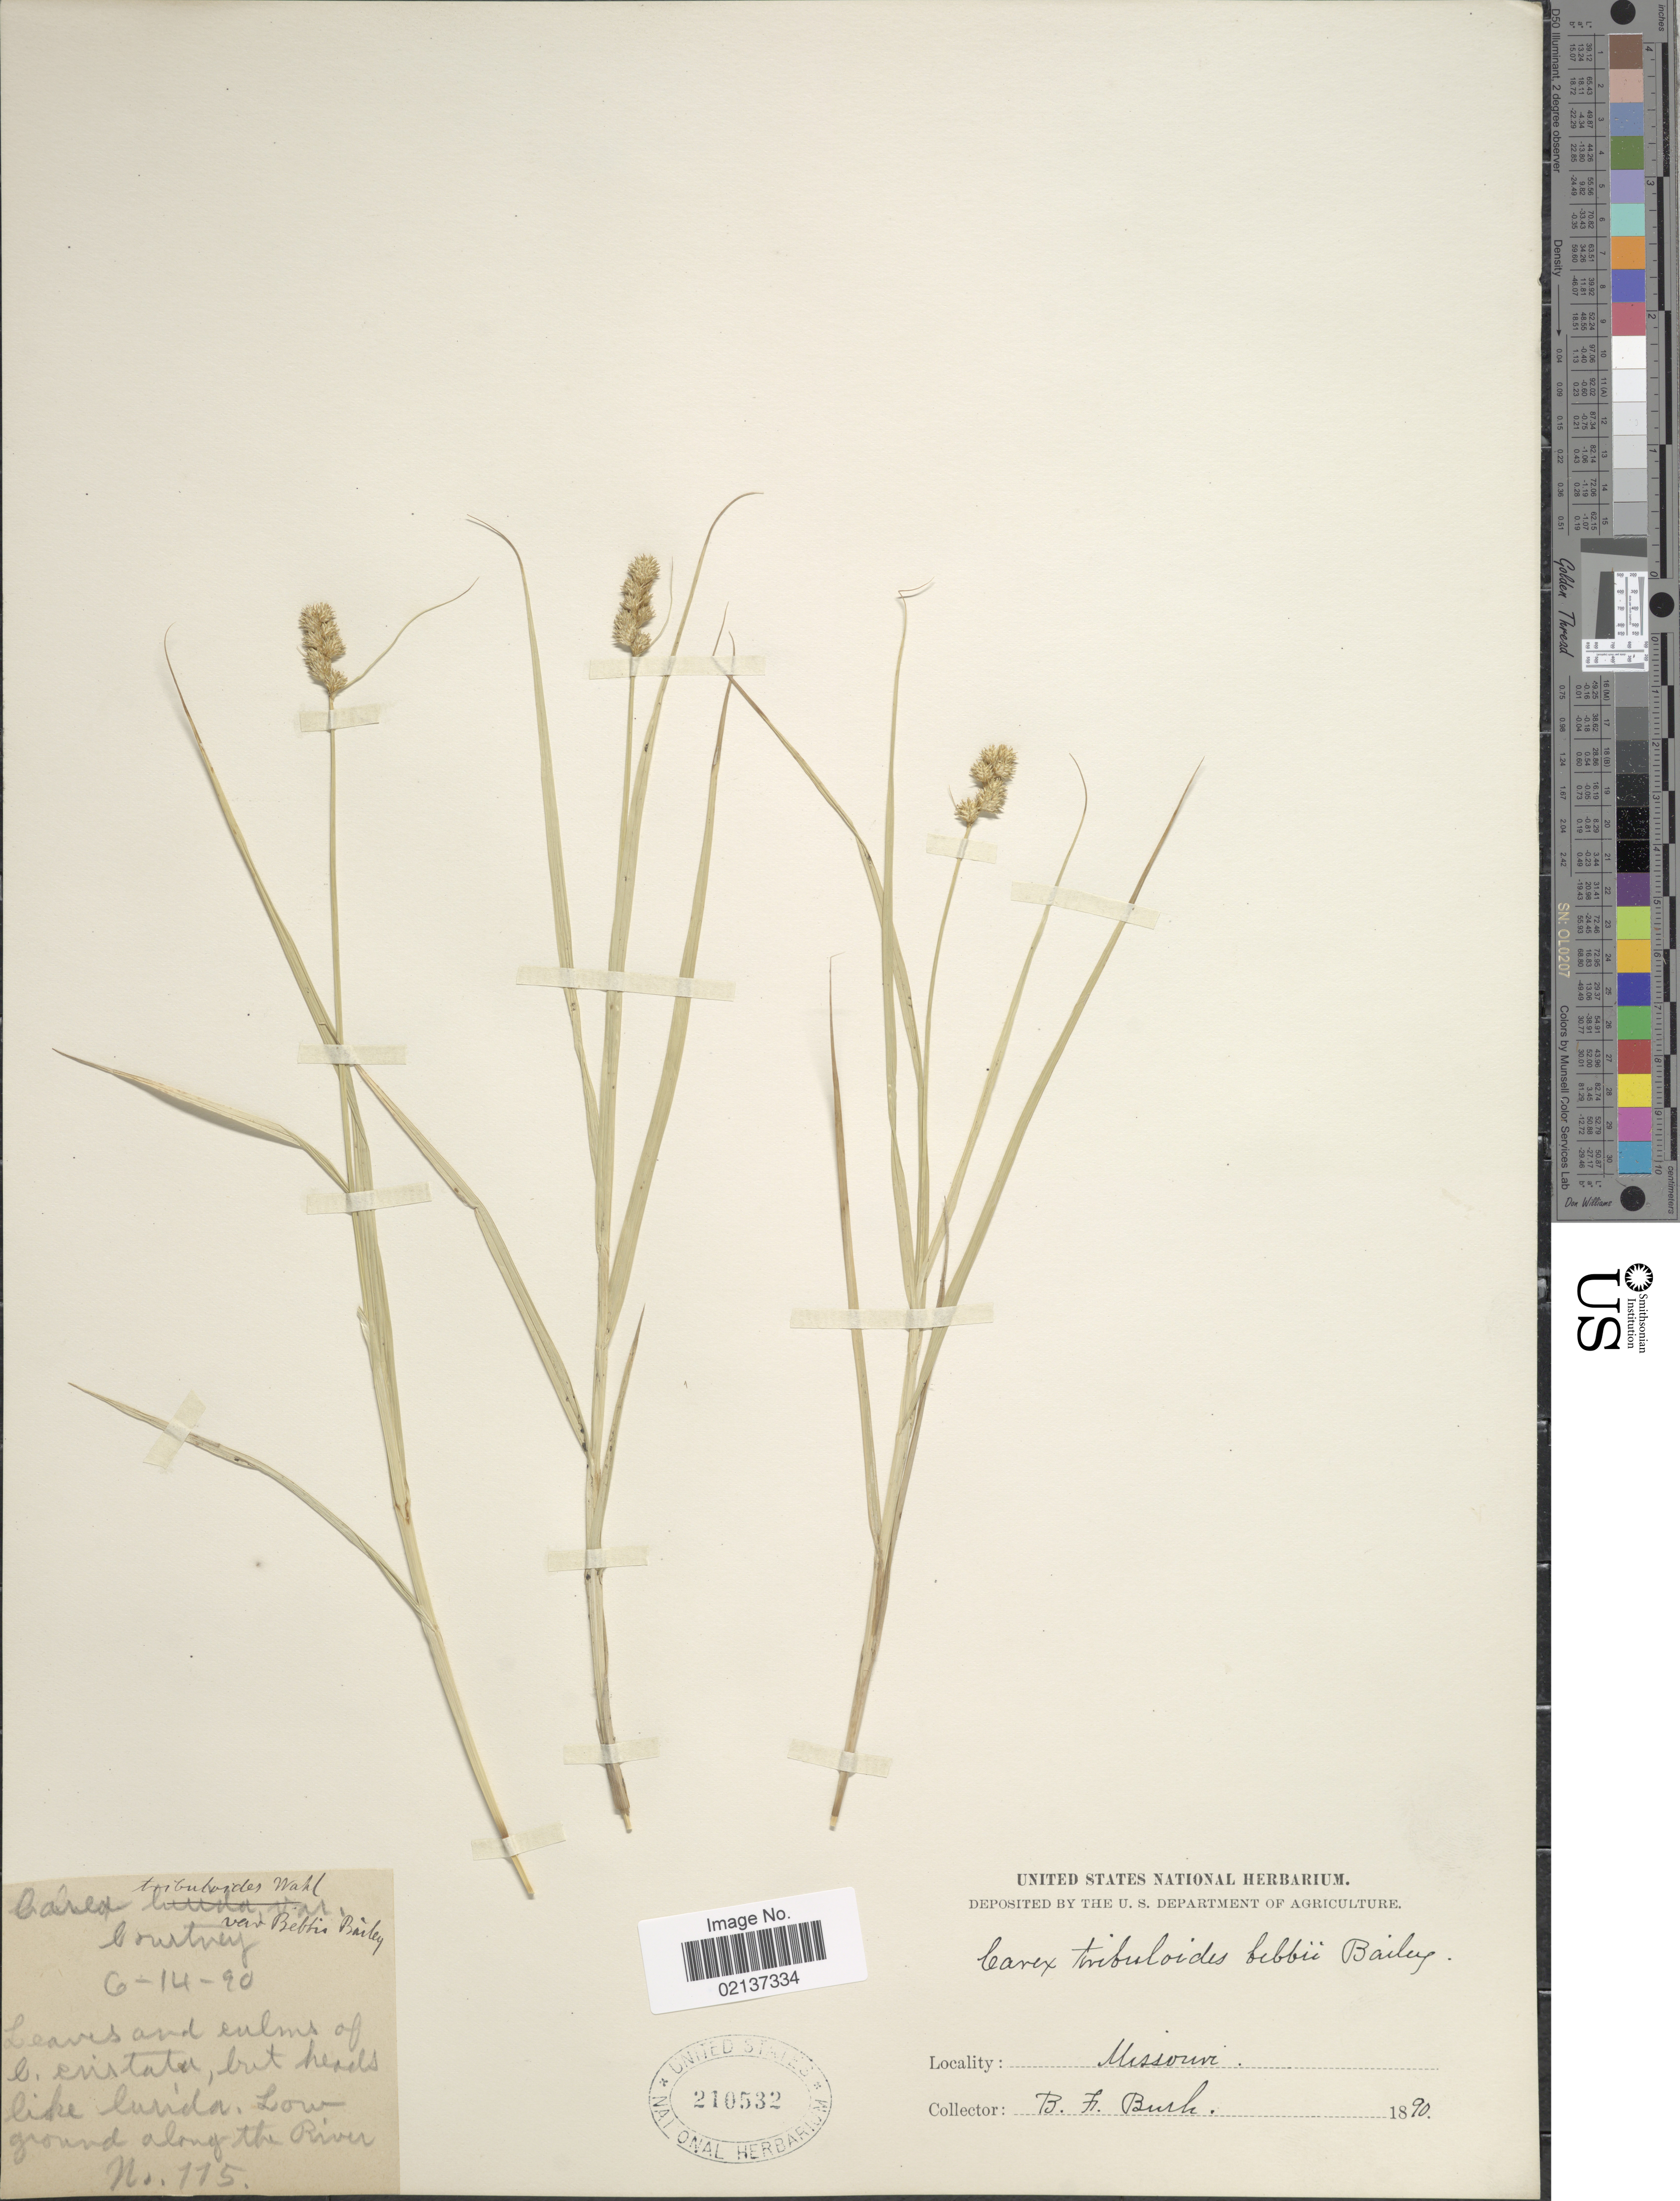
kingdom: Plantae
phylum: Tracheophyta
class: Liliopsida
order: Poales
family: Cyperaceae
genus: Carex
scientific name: Carex bebbii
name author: (L.H. Bailey) Olney ex Fernald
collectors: B. F. Bush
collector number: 115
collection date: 1890-06-14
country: United States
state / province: Missouri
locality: Along the river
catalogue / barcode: US 210532